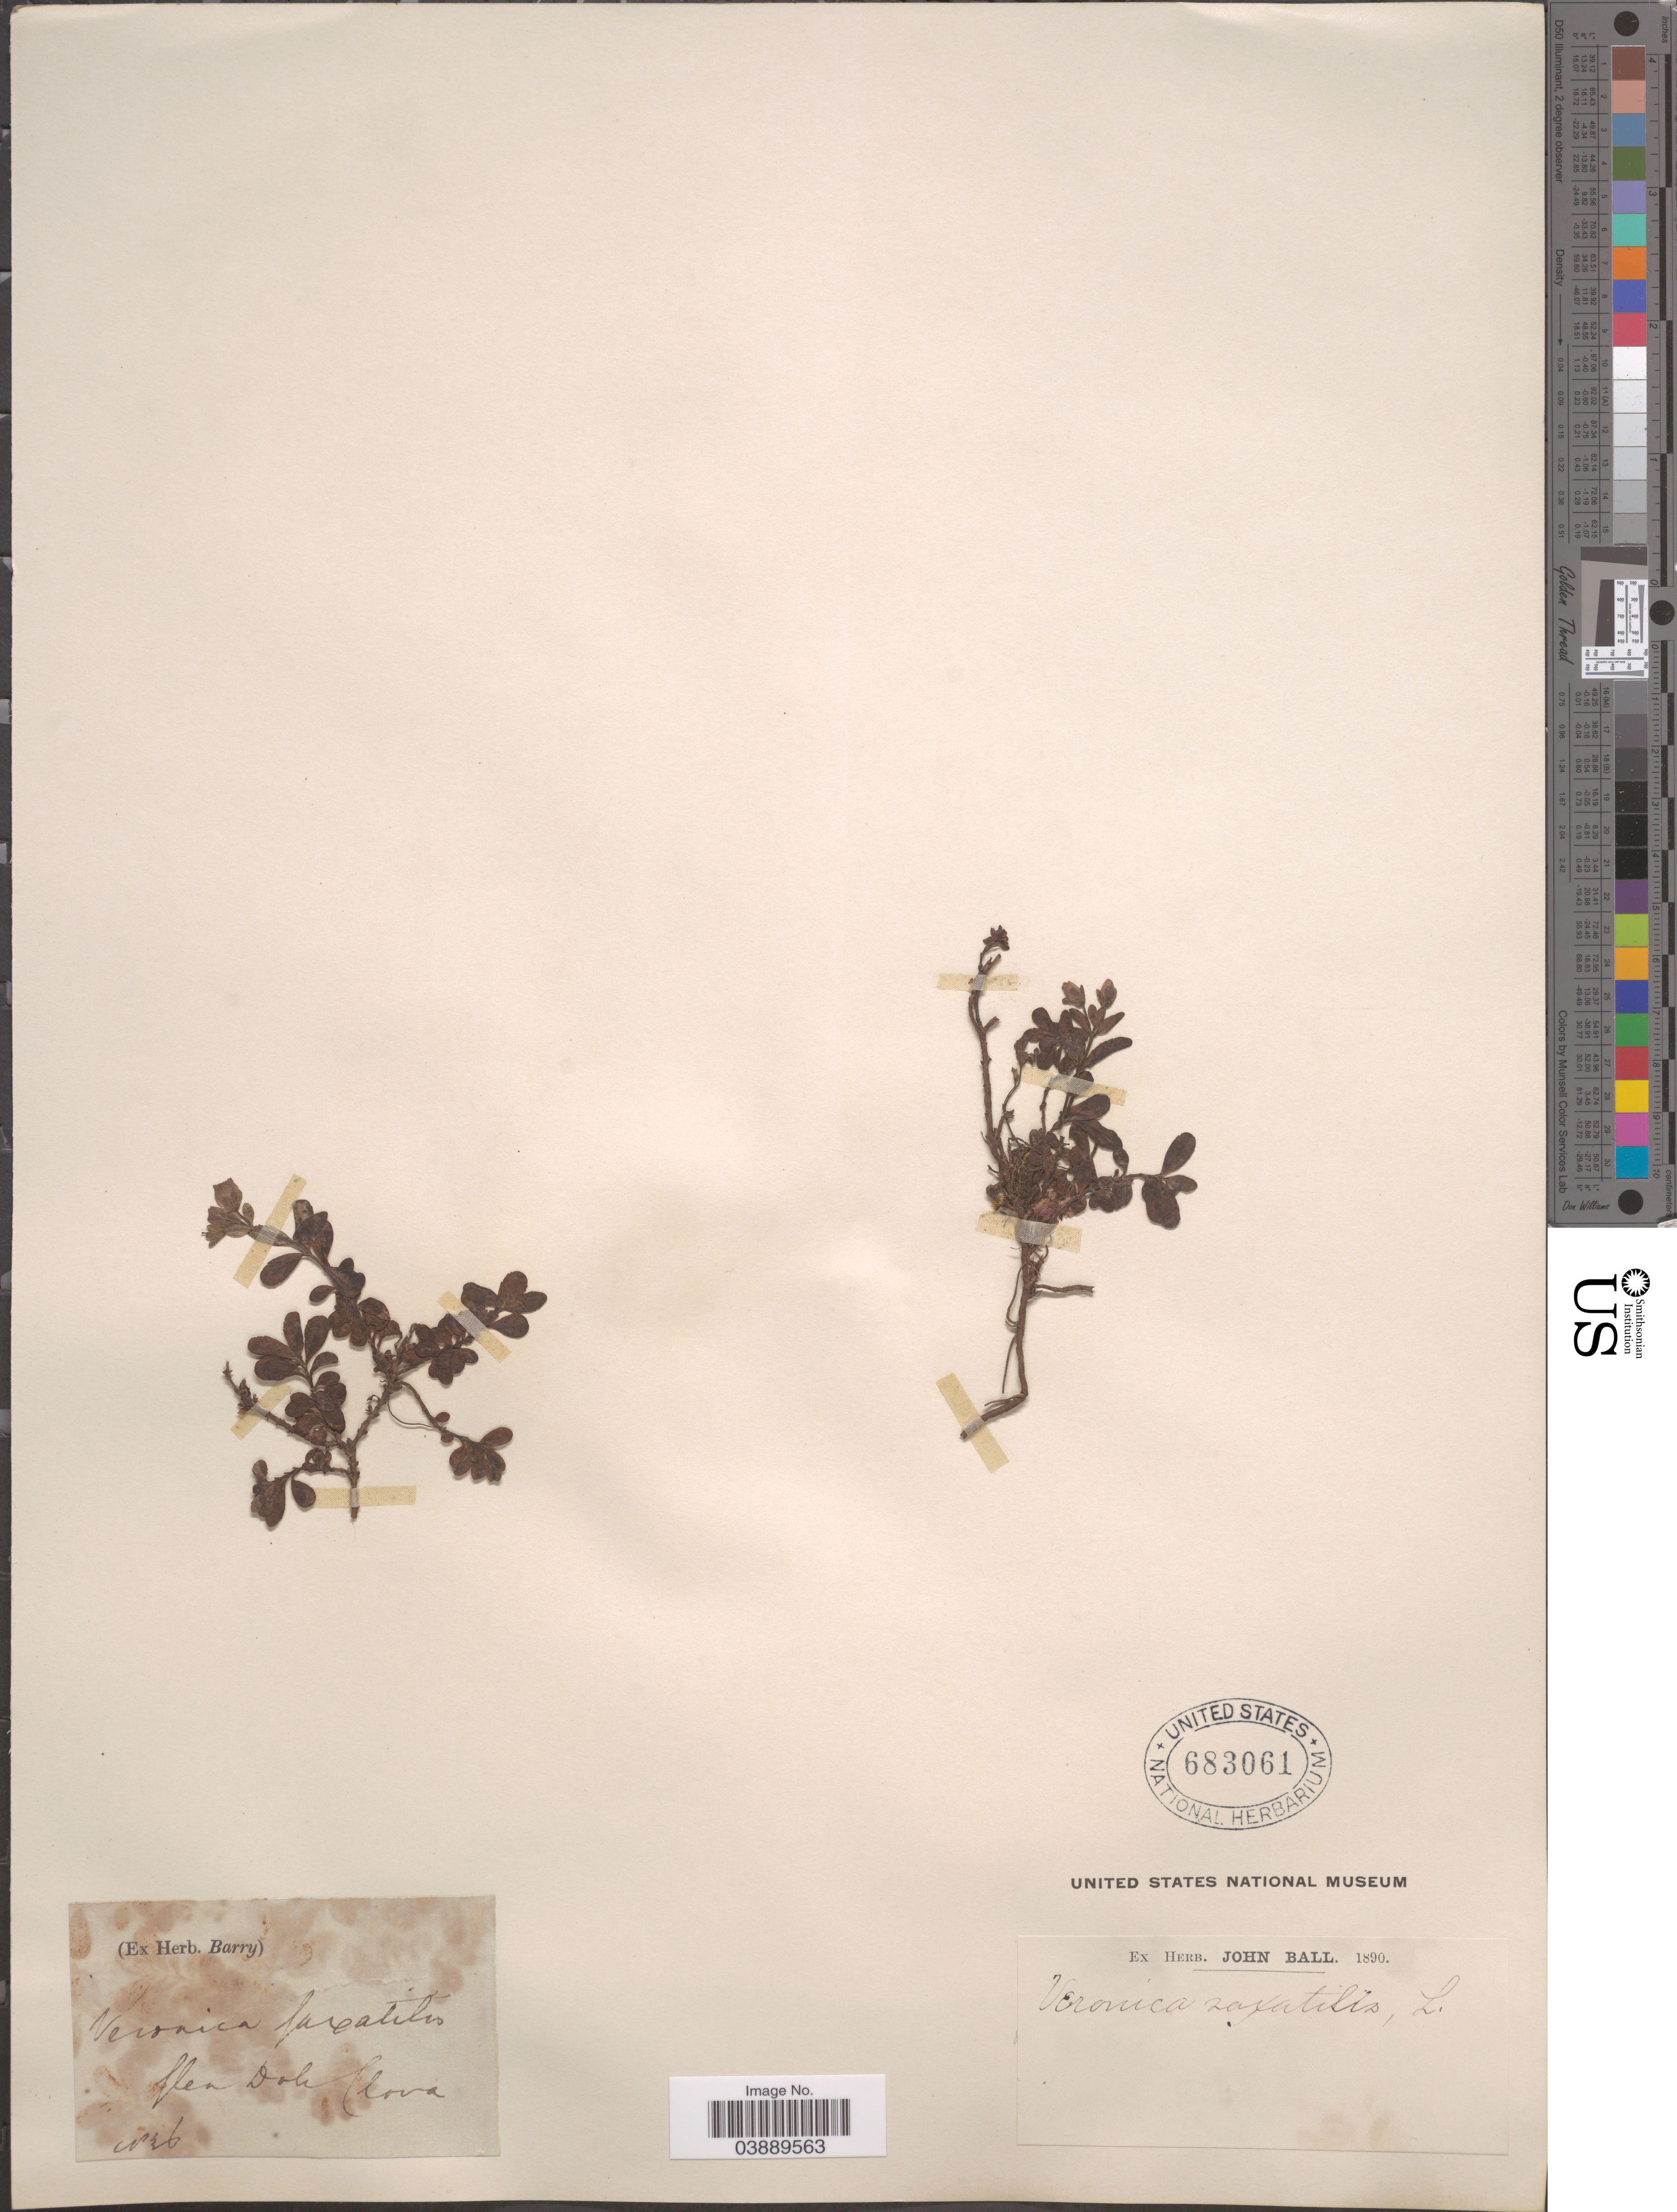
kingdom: Plantae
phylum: Tracheophyta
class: Magnoliopsida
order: Lamiales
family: Plantaginaceae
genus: Veronica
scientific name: Veronica saxatilis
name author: Scop.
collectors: ex herb. John Ball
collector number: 26*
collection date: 1890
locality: Flen Dohl lora. [interpreted]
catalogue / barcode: US 683061